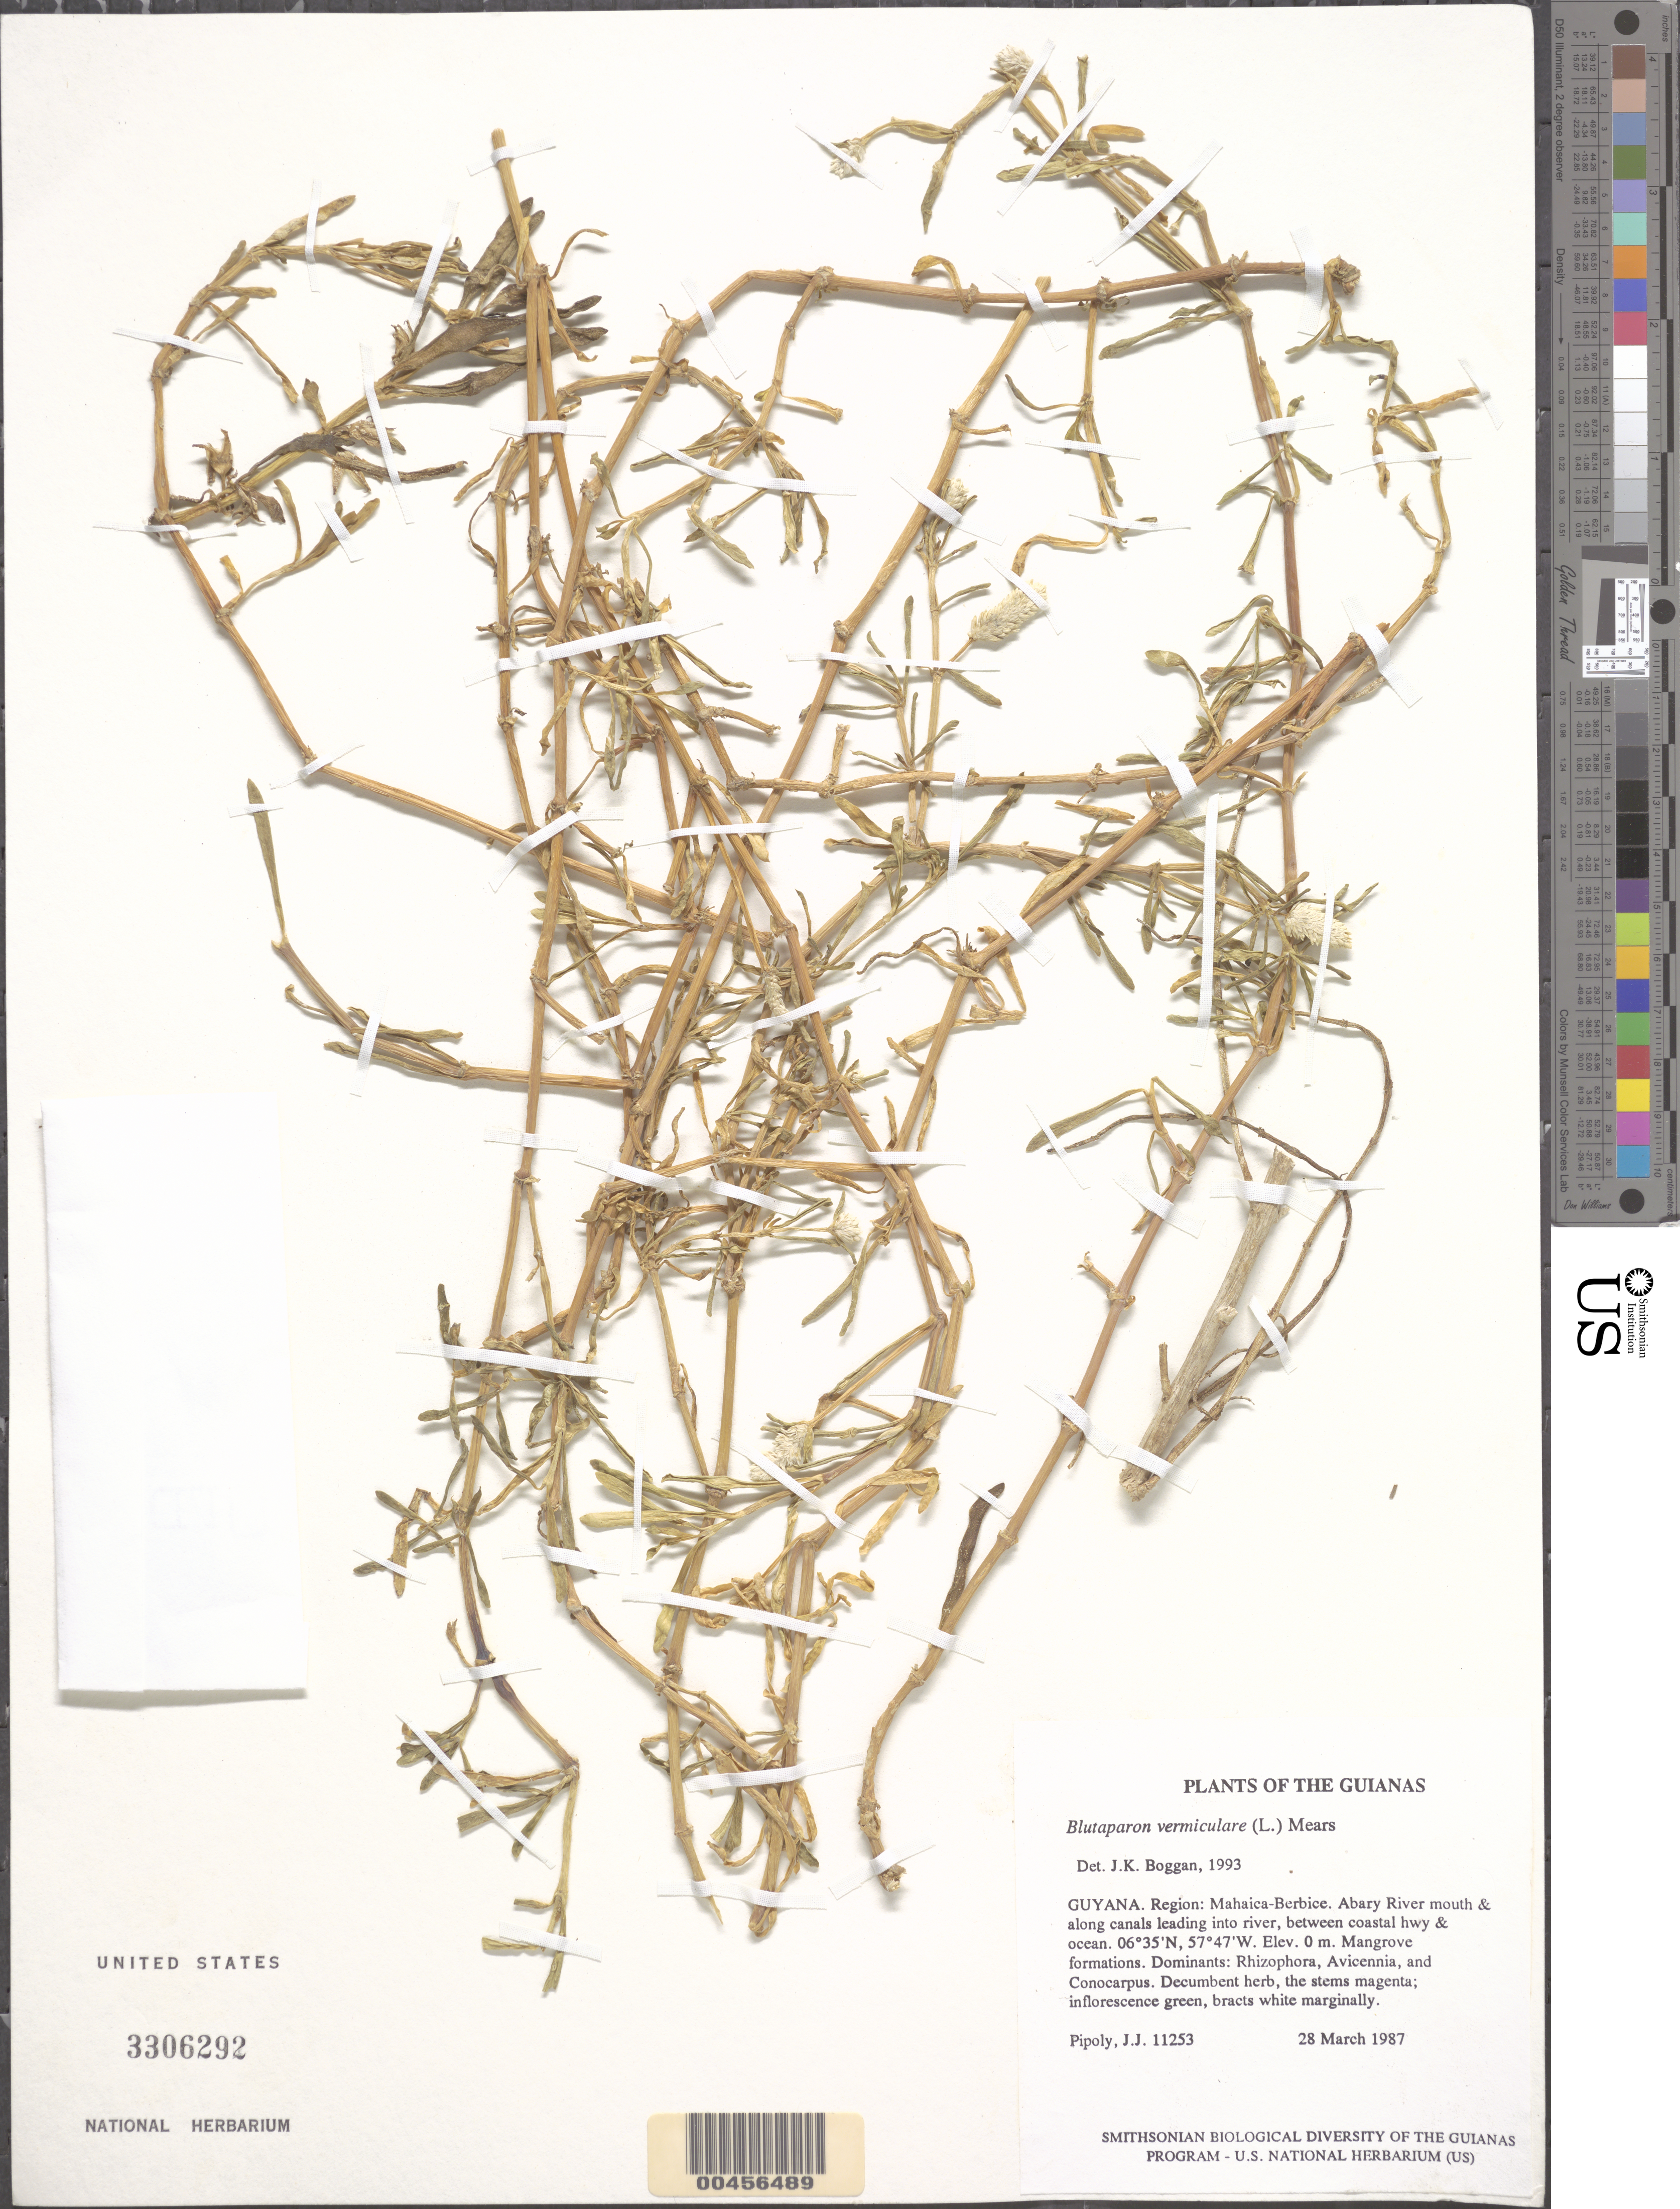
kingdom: Plantae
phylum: Tracheophyta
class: Magnoliopsida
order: Caryophyllales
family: Amaranthaceae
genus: Gomphrena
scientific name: Gomphrena vermicularis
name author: L.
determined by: Strong, Mark T., (BOT), Smithsonian Institution - National Museum of Natural History (UNITED STATES)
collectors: J. J. Pipoly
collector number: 11253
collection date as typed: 28 March 1987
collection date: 1987-03-28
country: Guyana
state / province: Mahaica-Berbice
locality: Abary River mouth & along canals leading into river, between coastal hwy & ocean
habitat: Mangrove formations. Dominants: Rhizophora, Avicennia, and Conocarpus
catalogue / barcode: US 3306292